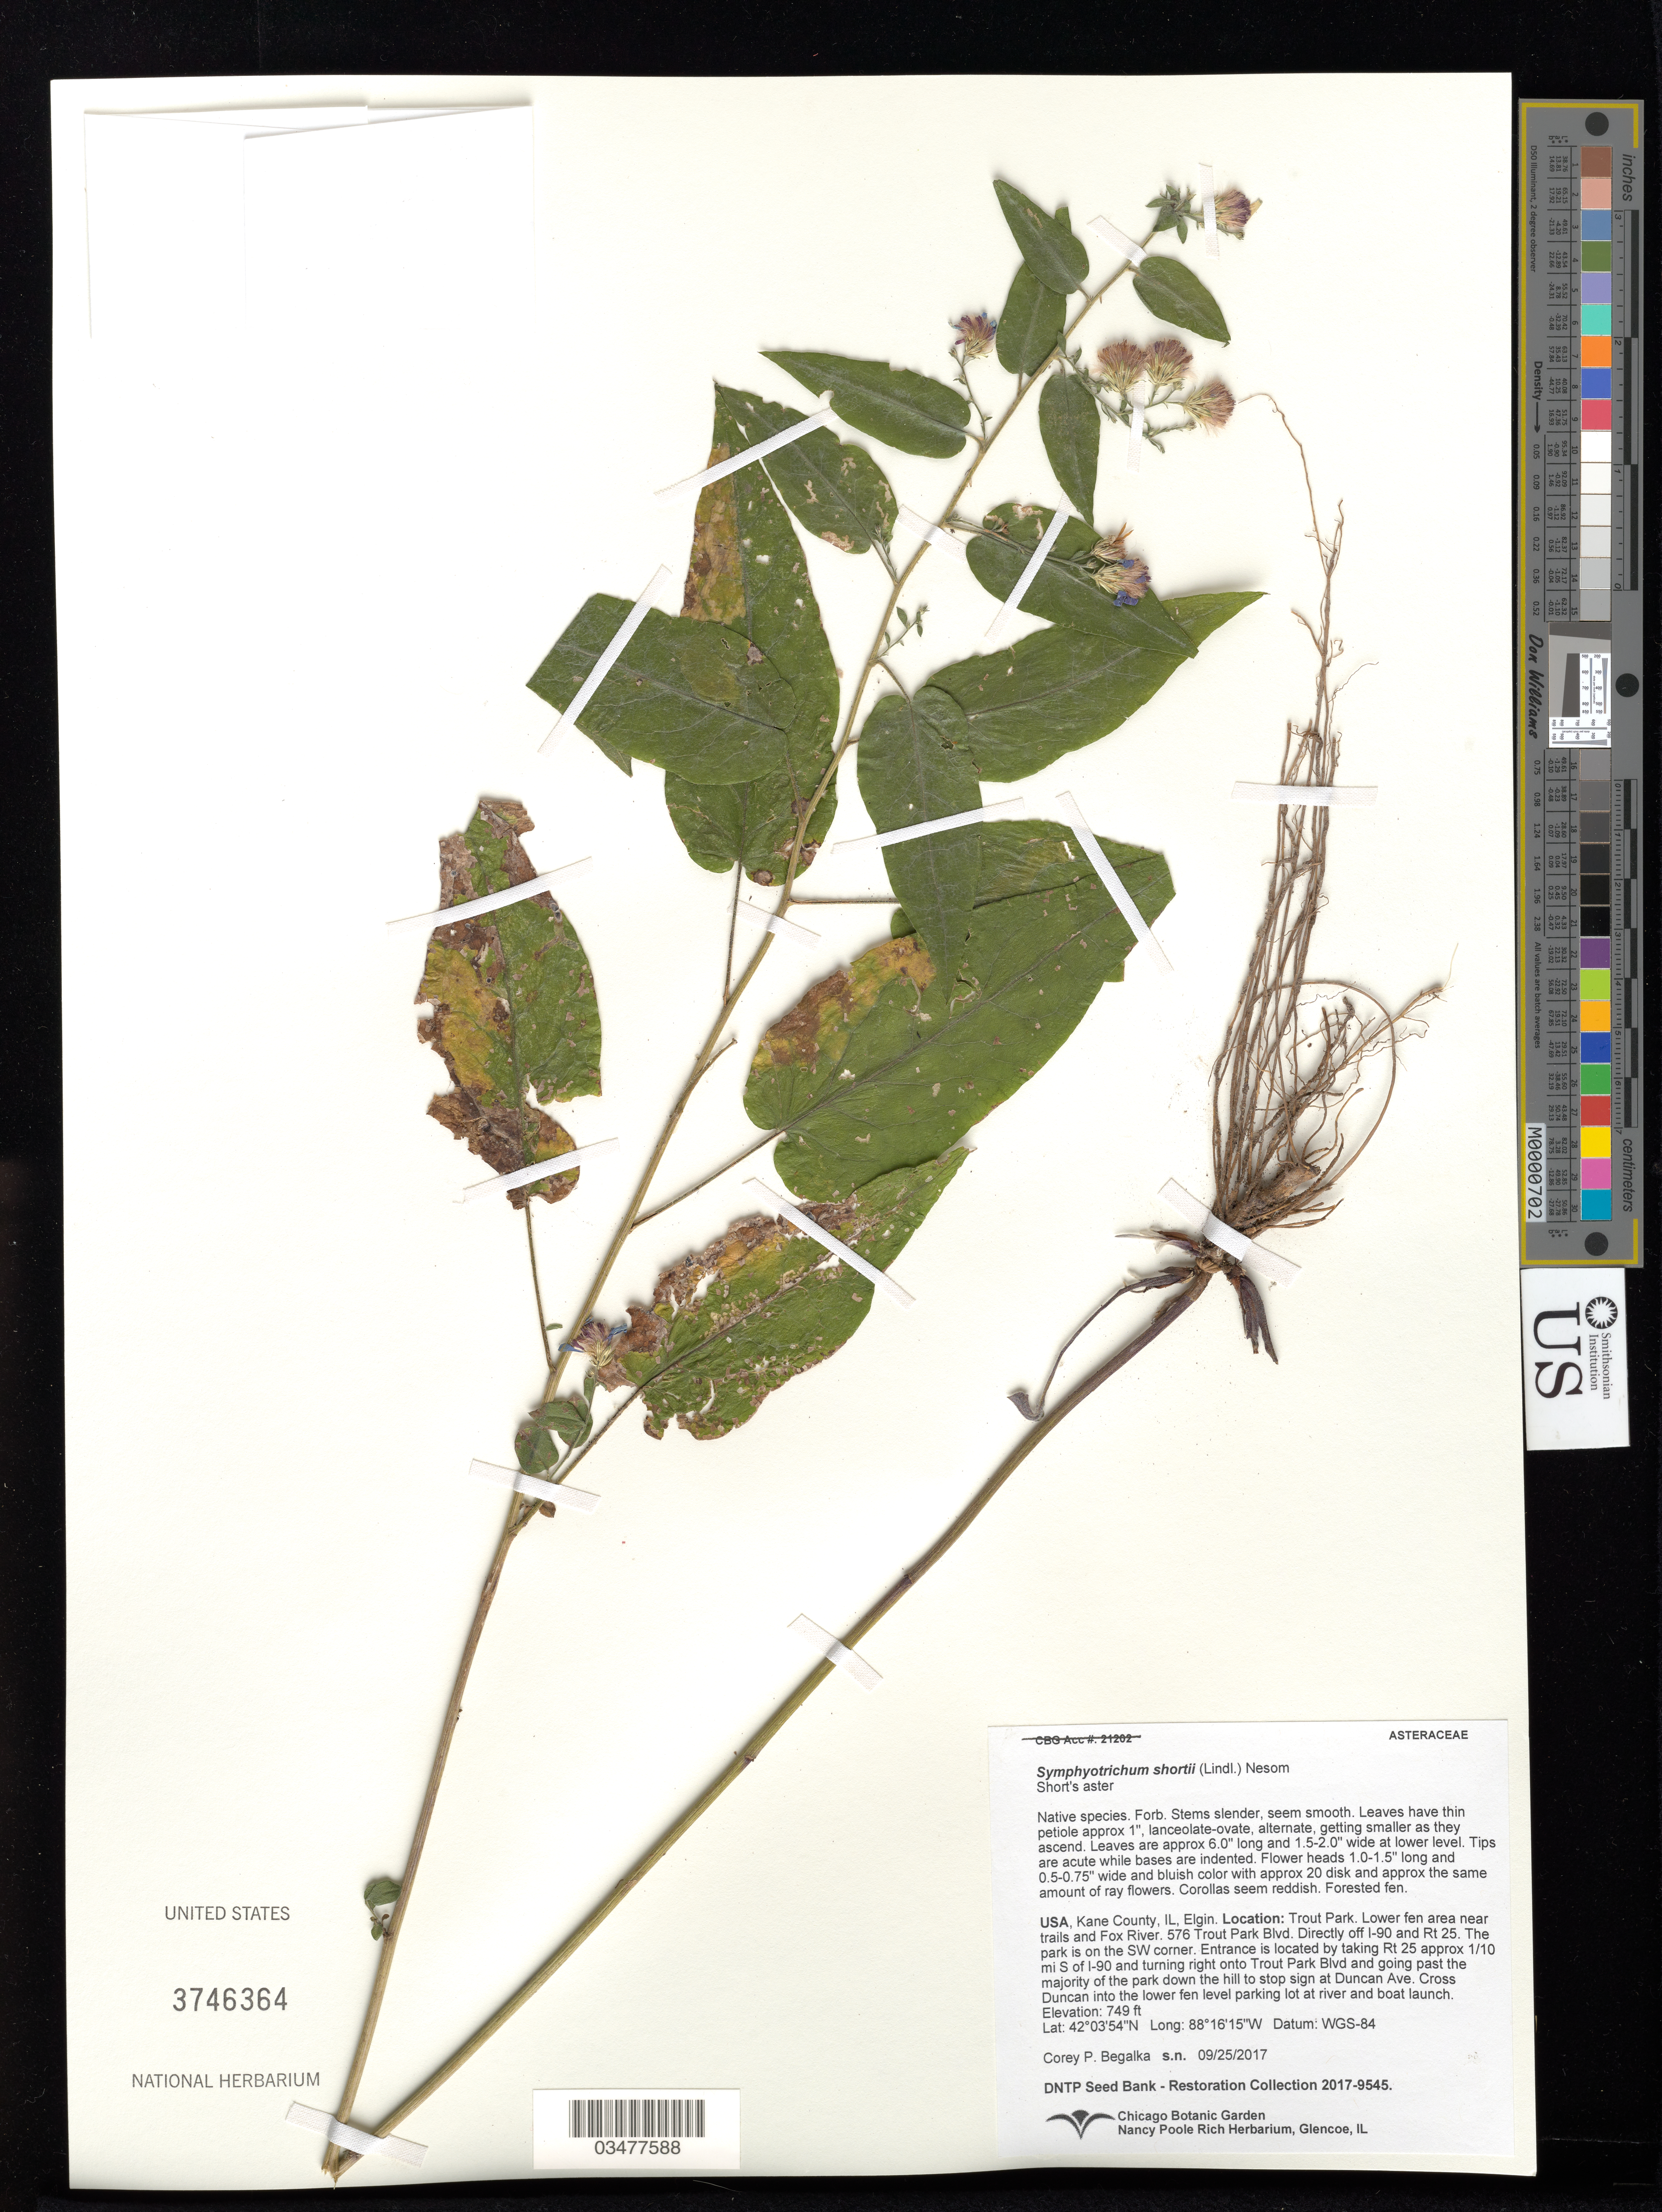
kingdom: Plantae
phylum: Tracheophyta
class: Magnoliopsida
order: Asterales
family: Asteraceae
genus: Symphyotrichum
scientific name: Symphyotrichum shortii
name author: (Lindl.) G.L. Nesom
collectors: C. Begalka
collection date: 2017-09-25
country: United States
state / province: Illinois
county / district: Kane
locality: Trout park, Lower fen area near trails and Fox River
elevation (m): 228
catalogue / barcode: US 3746364